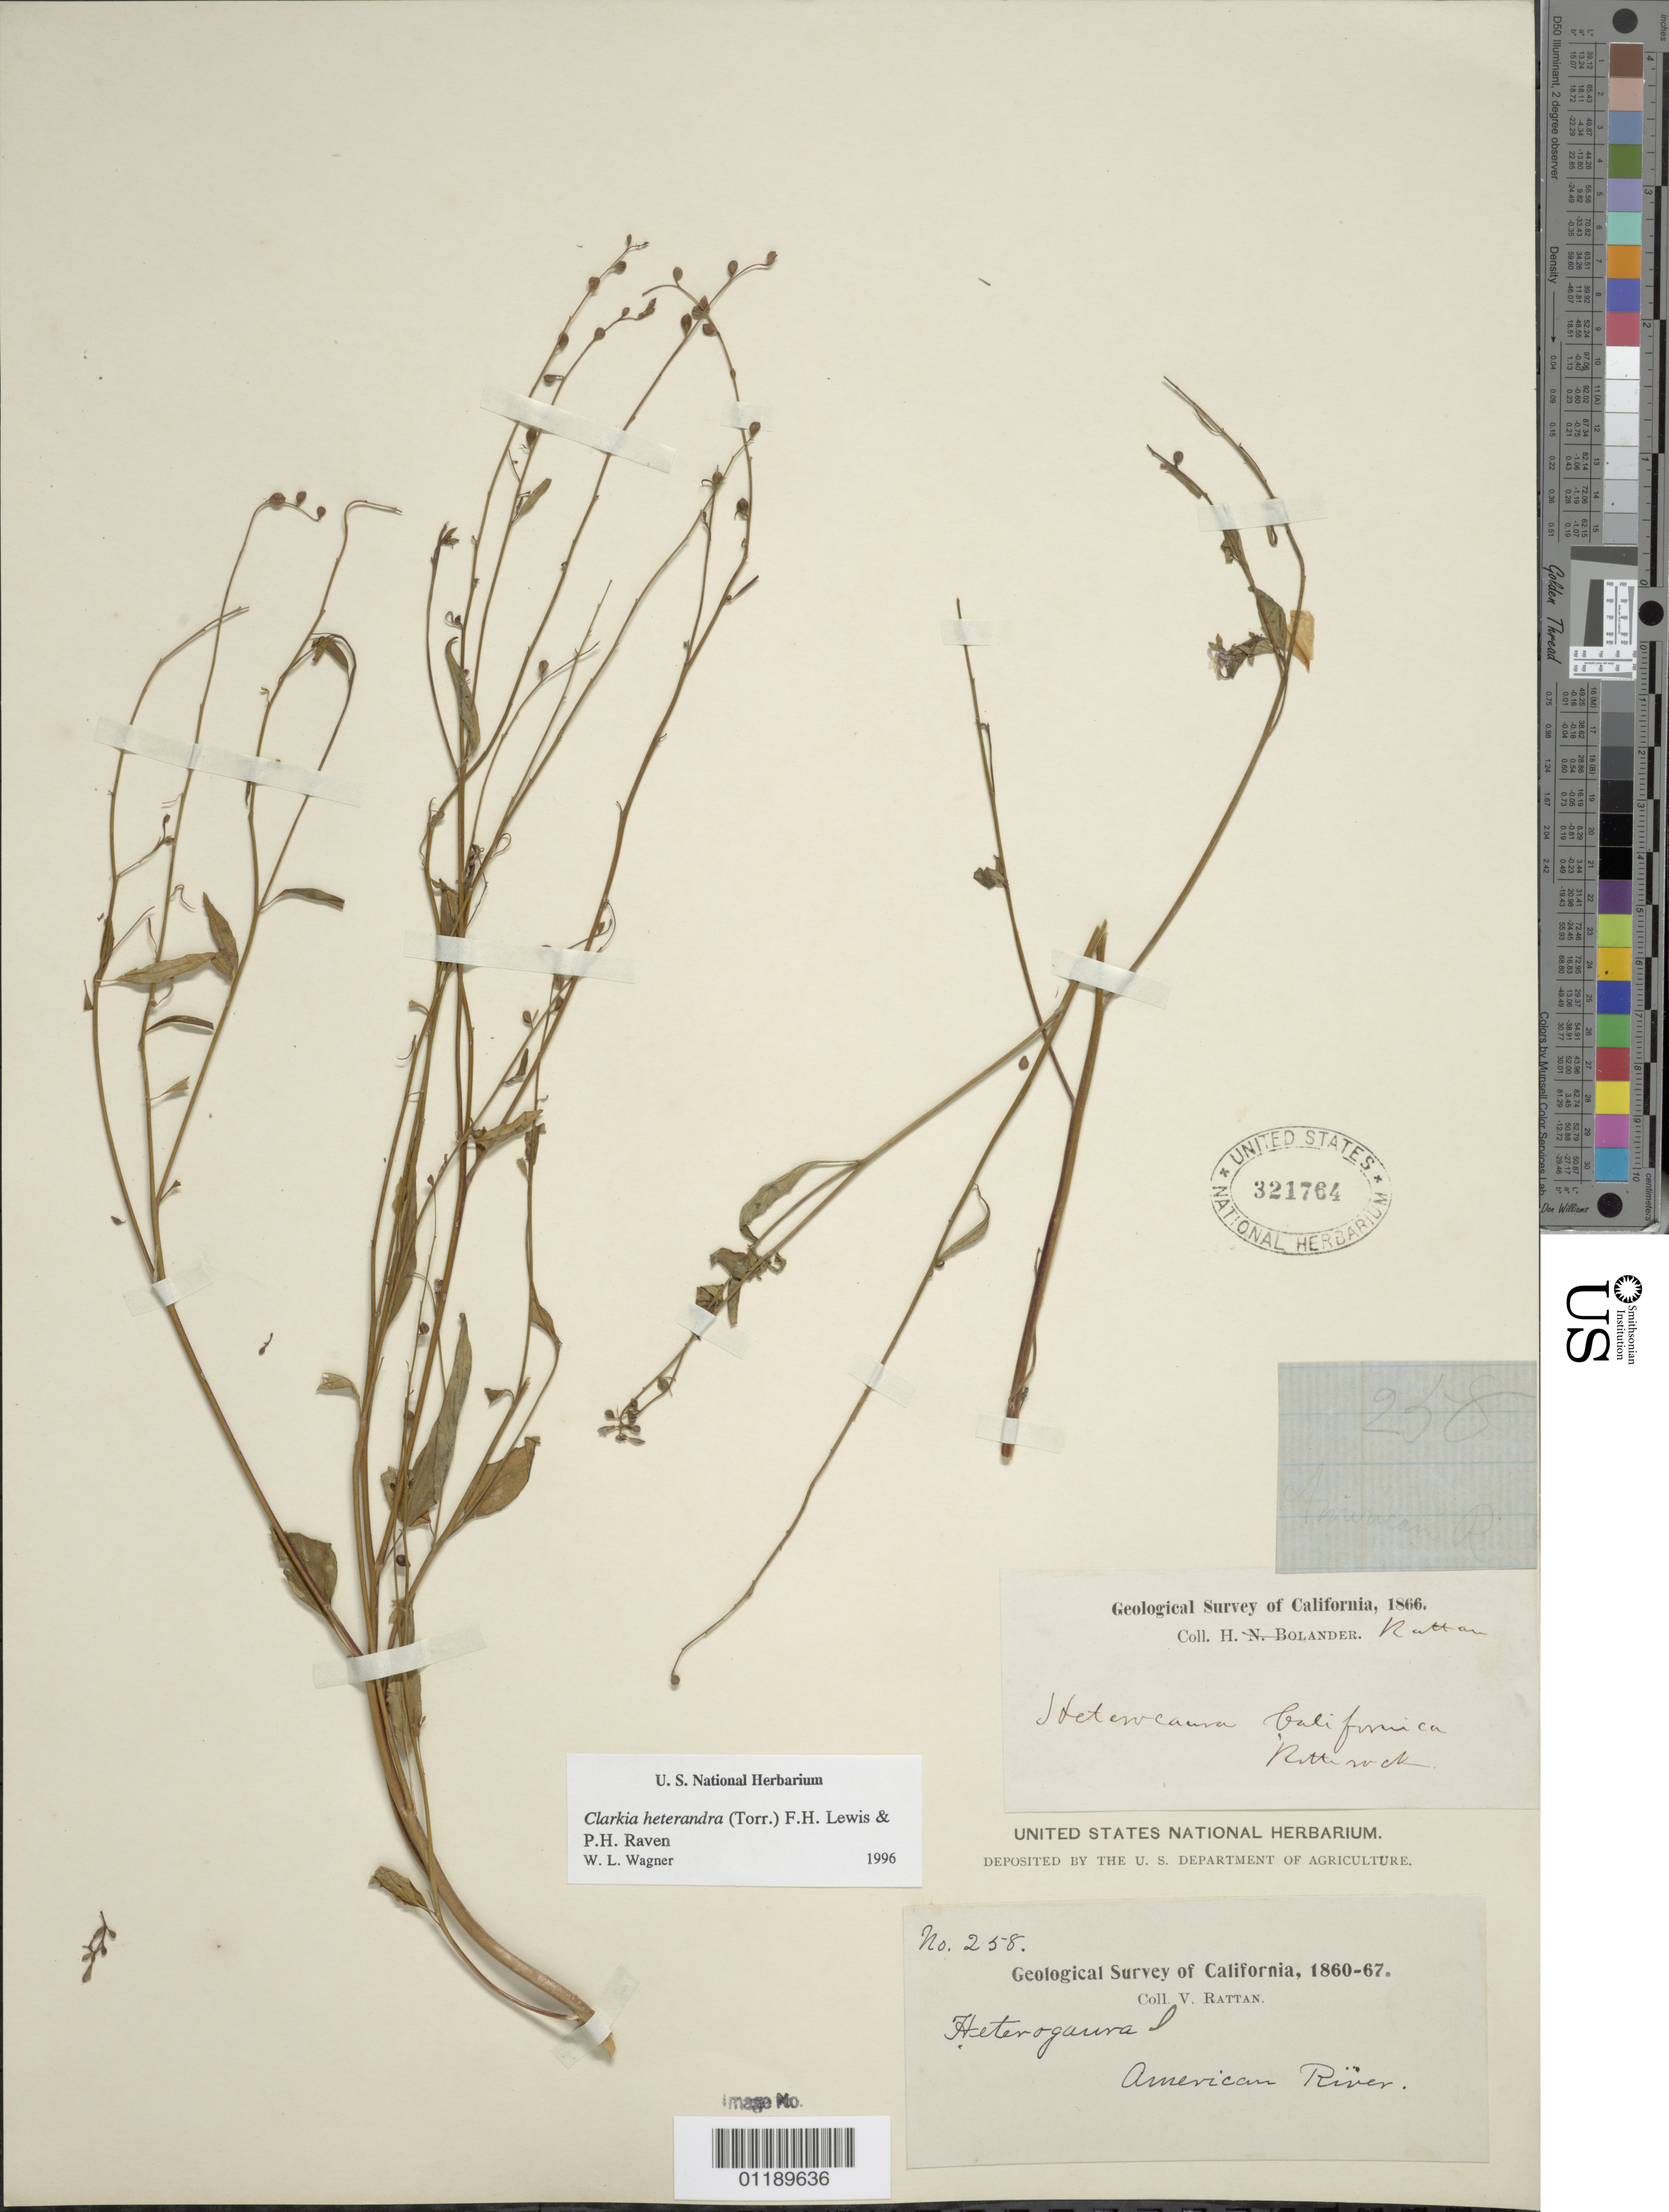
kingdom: Plantae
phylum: Tracheophyta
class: Magnoliopsida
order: Myrtales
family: Onagraceae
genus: Clarkia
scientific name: Clarkia heterandra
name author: (Torr.) F. H. Lewis & P.H. Raven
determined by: Wagner, W. L., (BOT), Smithsonian Institution - National Museum of Natural History (UNITED STATES)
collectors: V. Rattan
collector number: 258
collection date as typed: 1860 to -- --- 1867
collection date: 1860/1867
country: United States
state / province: California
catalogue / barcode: US 321764